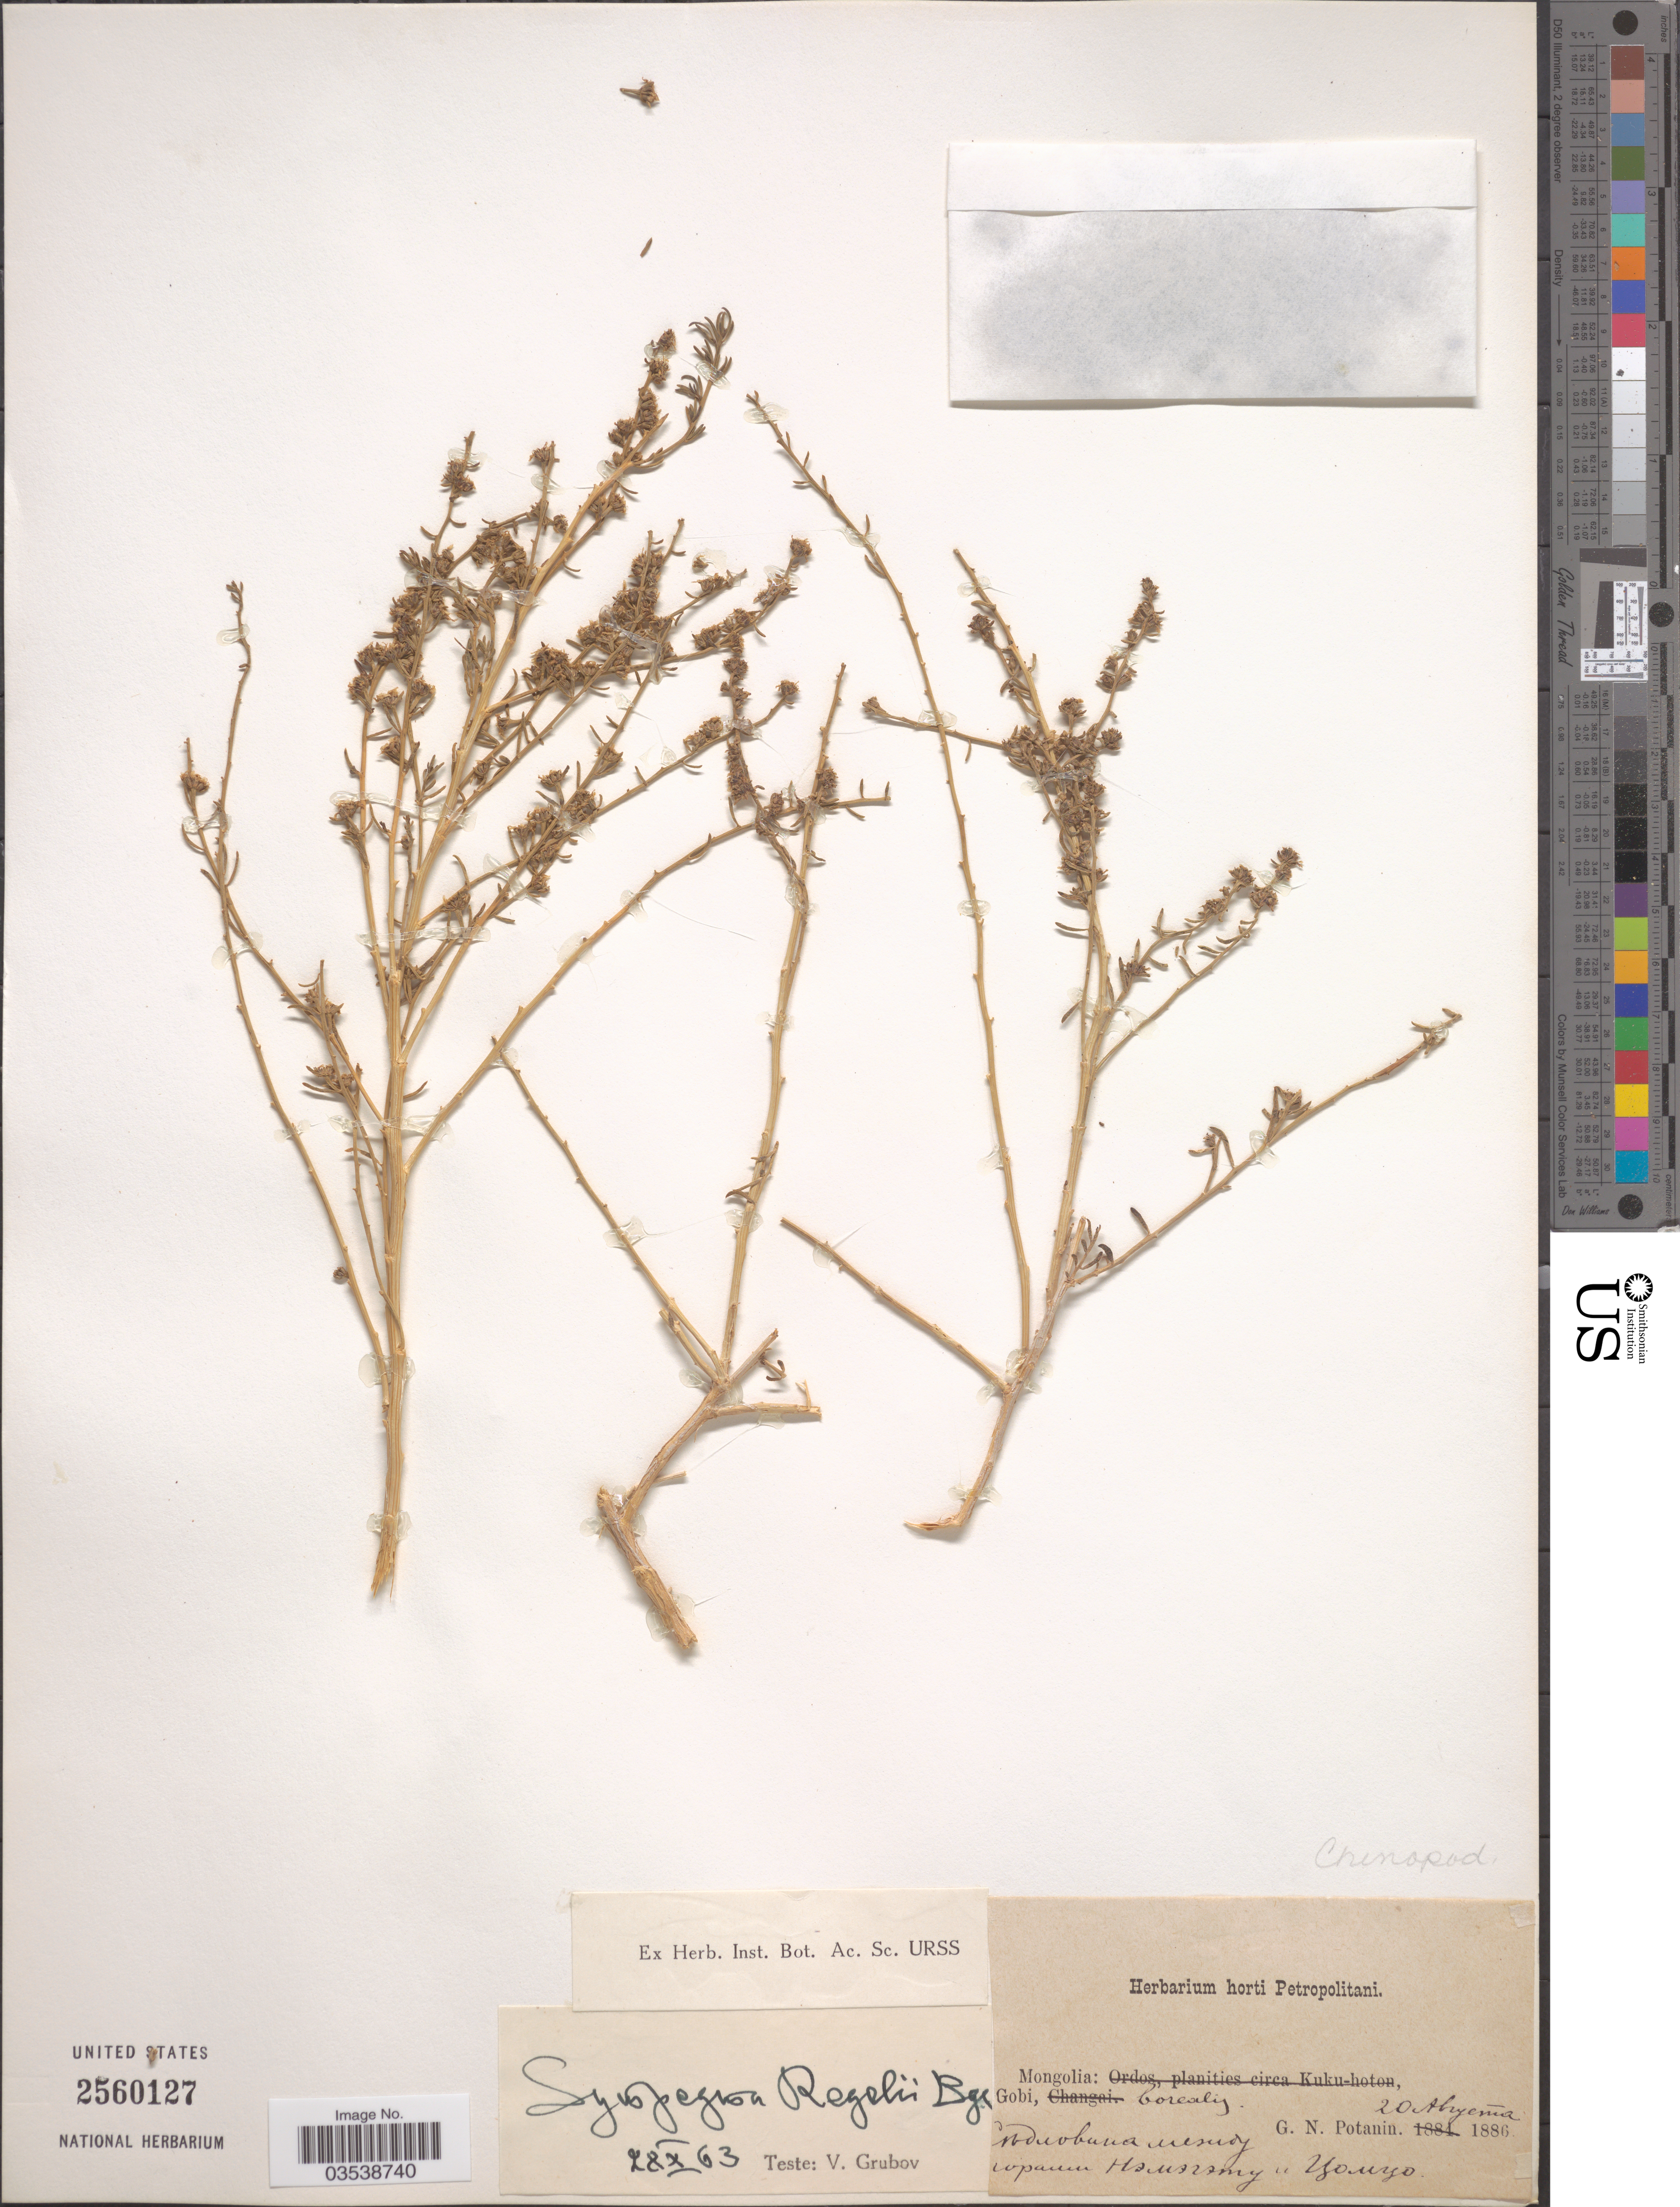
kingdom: Plantae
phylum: Tracheophyta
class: Magnoliopsida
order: Caryophyllales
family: Amaranthaceae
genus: Sympegma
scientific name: Sympegma regelii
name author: Bunge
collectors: G. Potanin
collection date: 1886-04-20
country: Mongolia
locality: Gobi, borealis. X.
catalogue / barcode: US 2560127